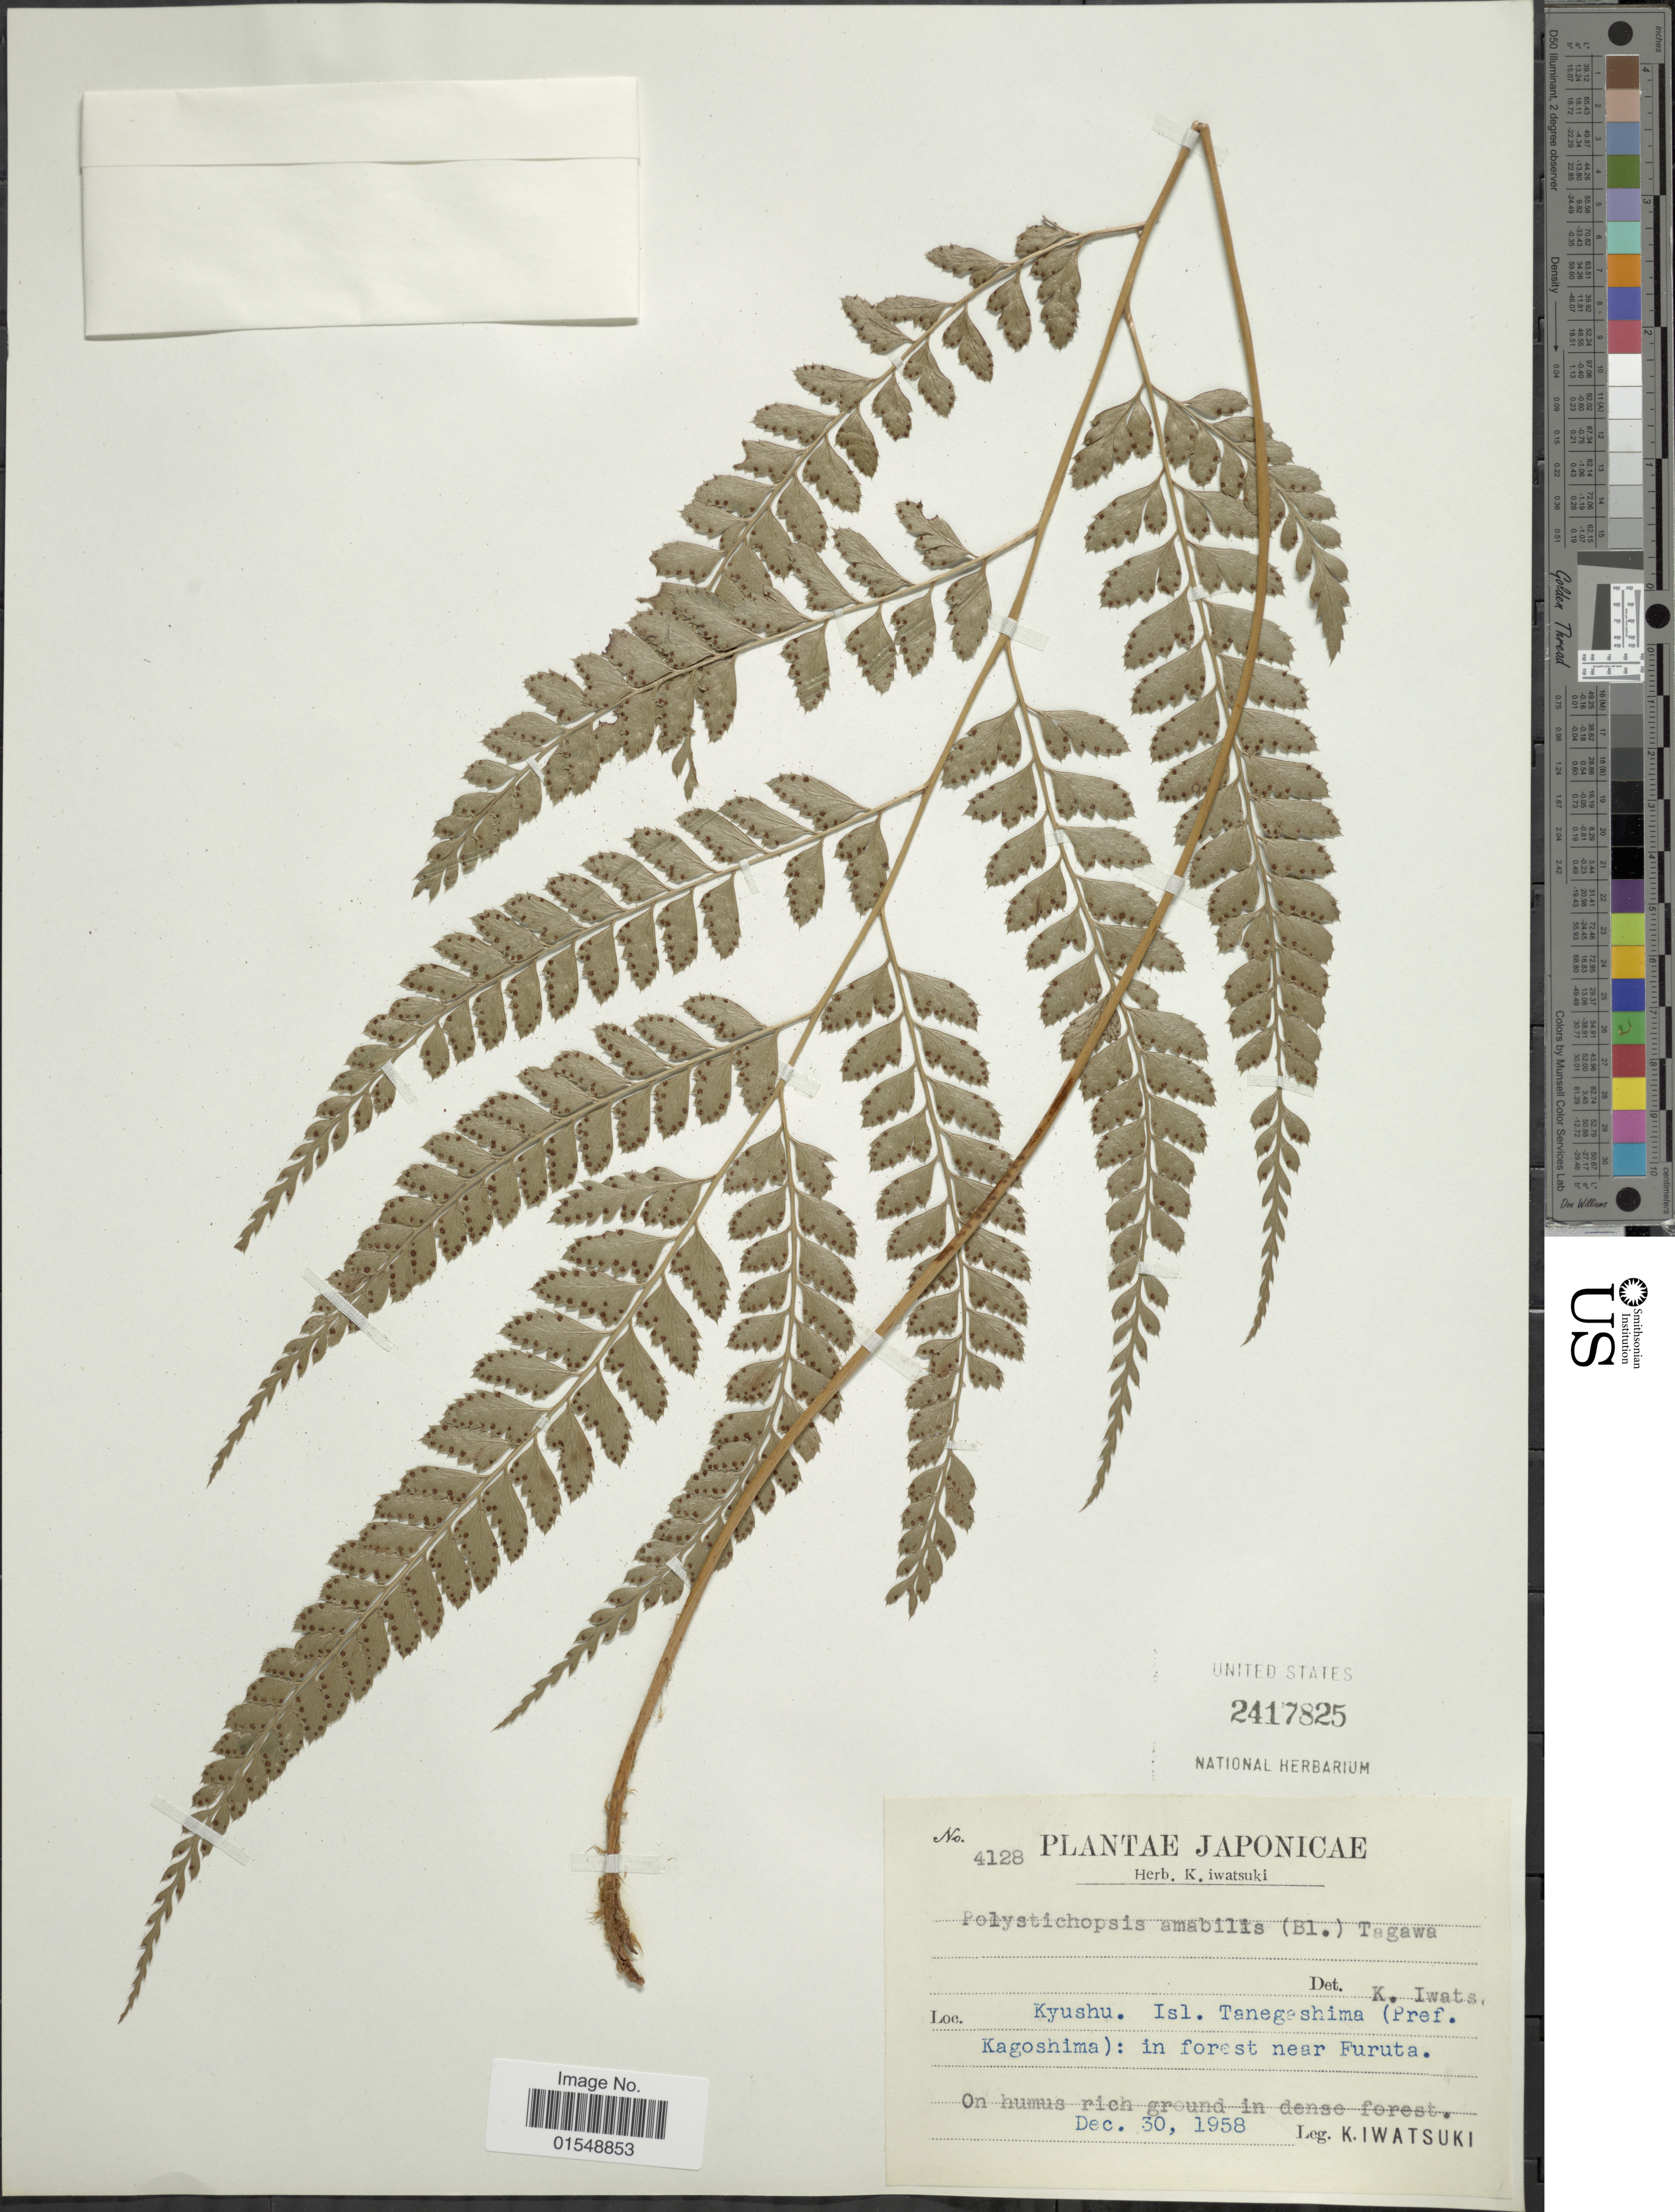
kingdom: Plantae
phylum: Tracheophyta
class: Polypodiopsida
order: Polypodiales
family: Dryopteridaceae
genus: Arachniodes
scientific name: Arachniodes amabilis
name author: (Blume) Tindale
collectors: K. Iwatsuki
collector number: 4128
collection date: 1958-12-30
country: Japan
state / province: Kagosima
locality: Kyushu, Isl. Tanegashima: in forest near Furuta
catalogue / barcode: US 2417825